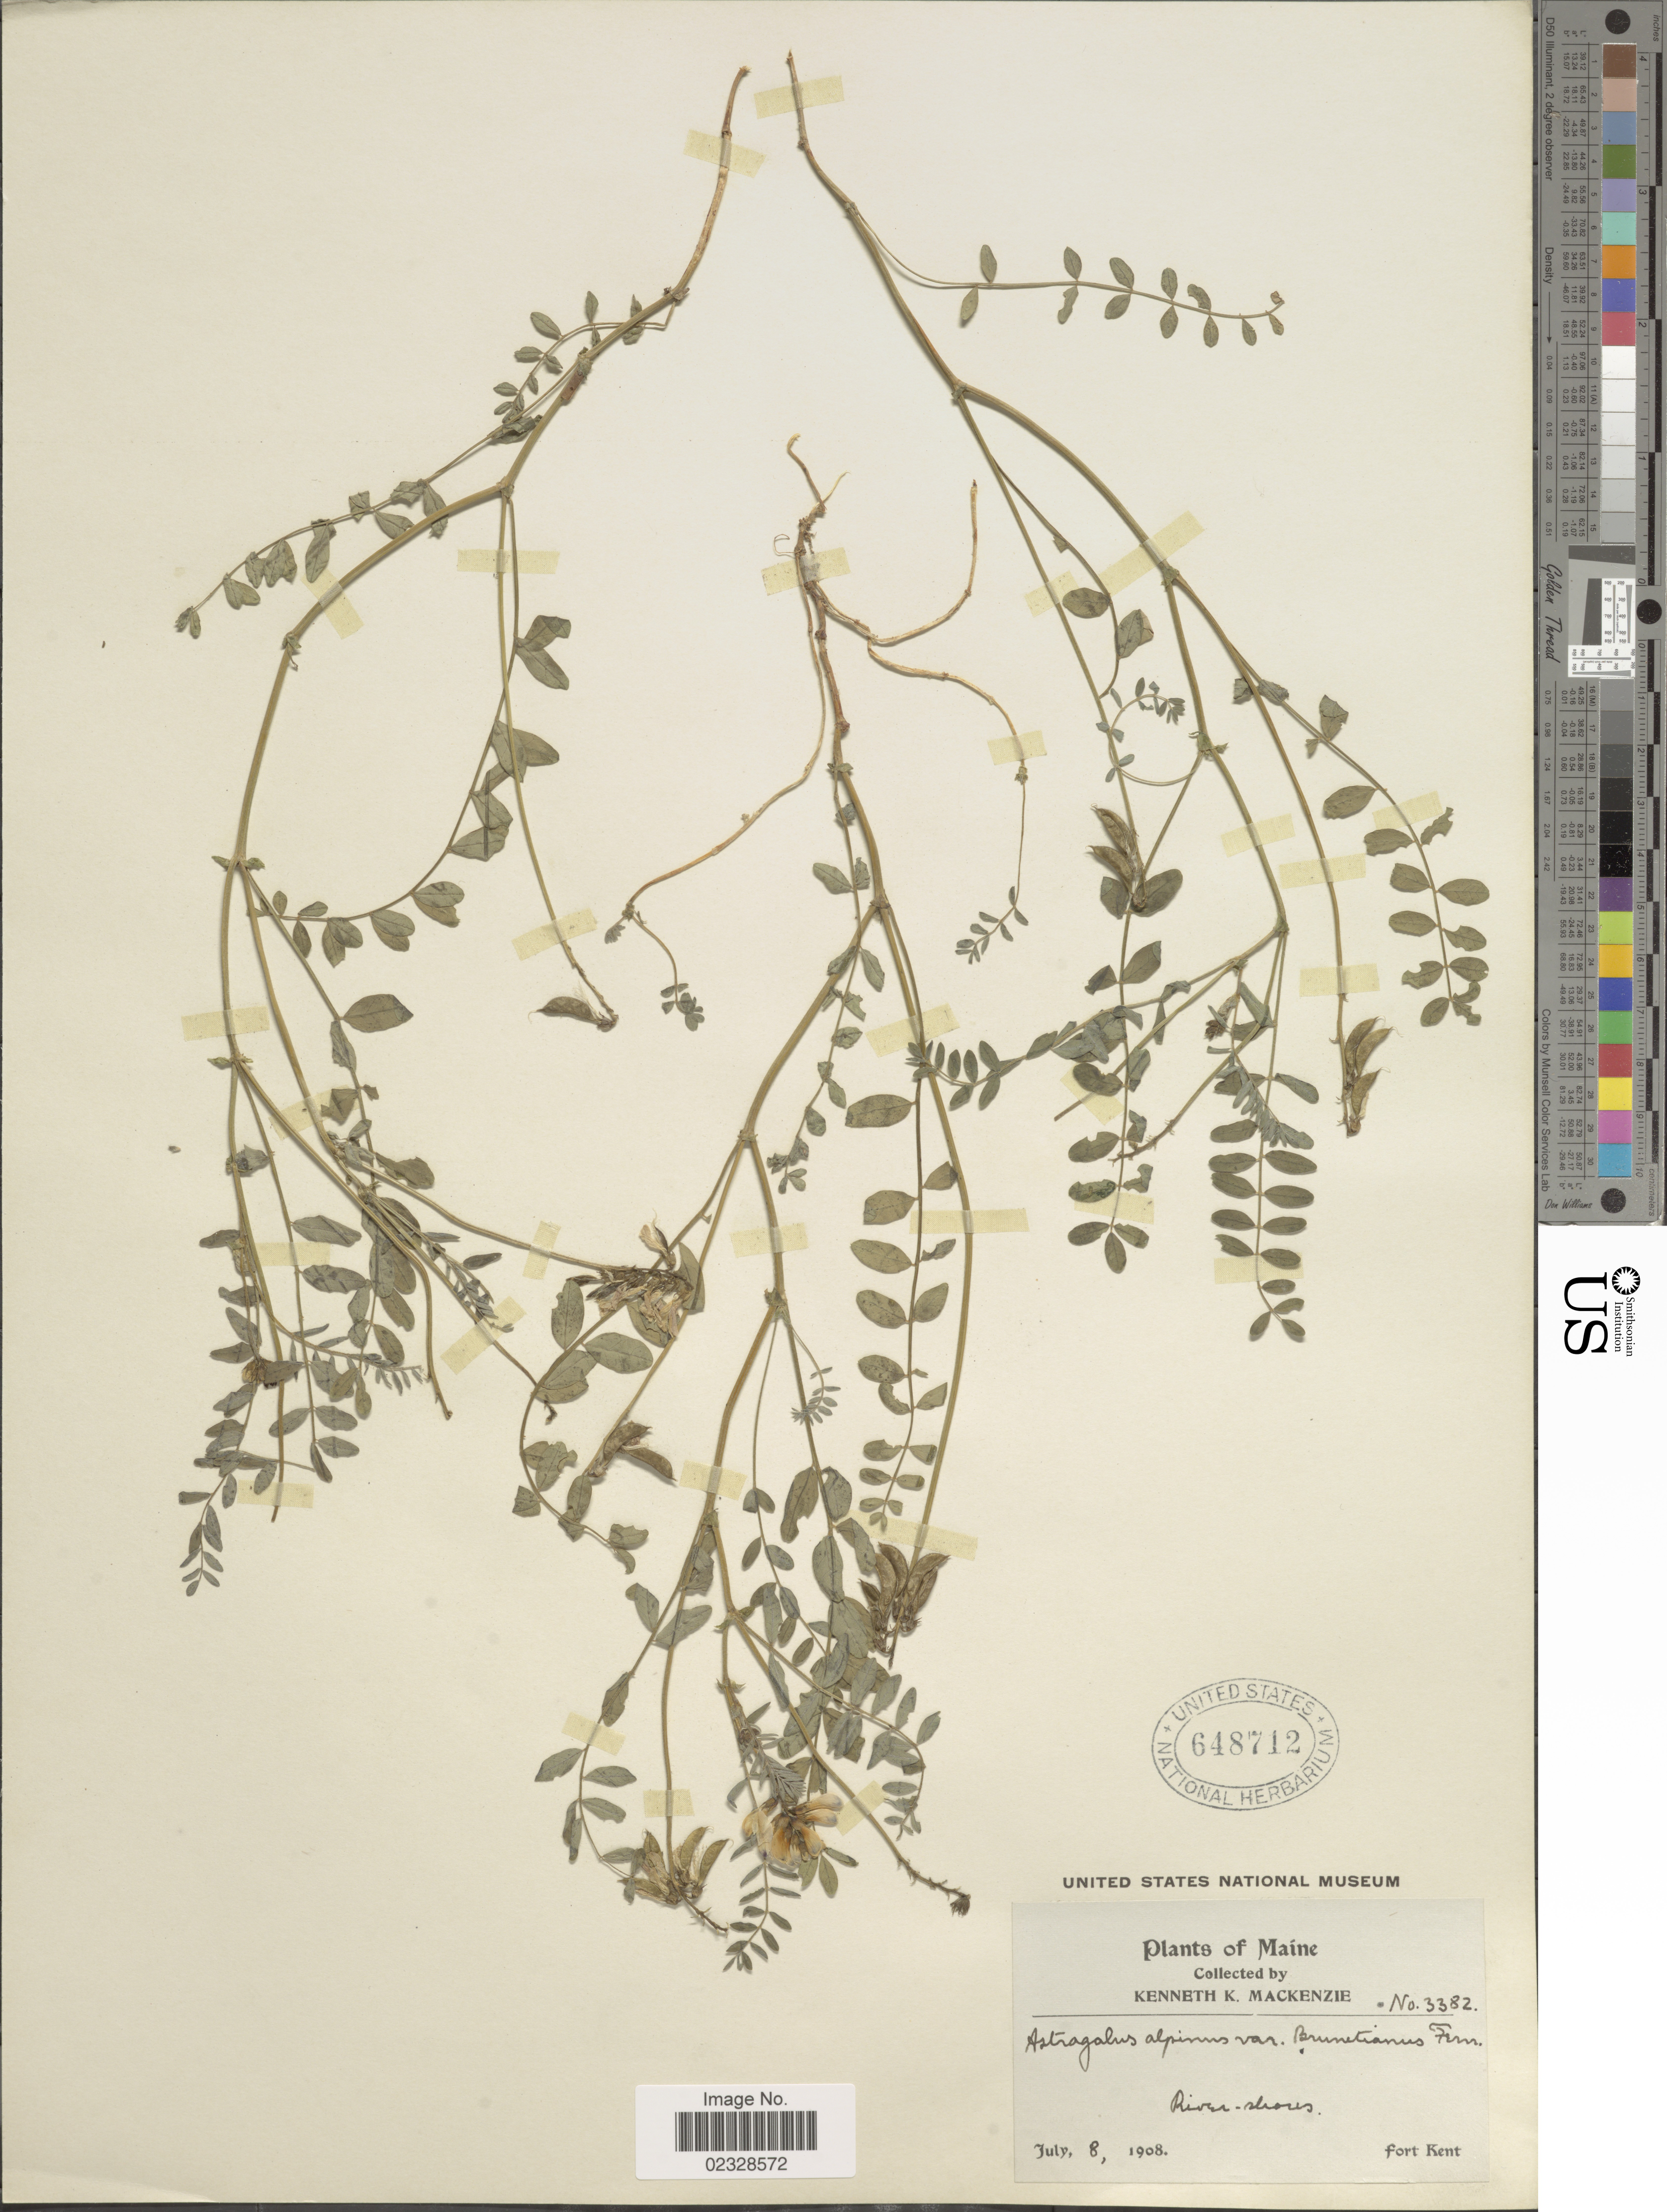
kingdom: Plantae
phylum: Tracheophyta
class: Magnoliopsida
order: Fabales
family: Fabaceae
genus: Astragalus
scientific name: Astragalus alpinus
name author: L.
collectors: K. K. Mackenzie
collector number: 3382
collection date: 1908-07-08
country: United States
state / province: Maine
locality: River-shores. Fort Kent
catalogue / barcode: US 648712